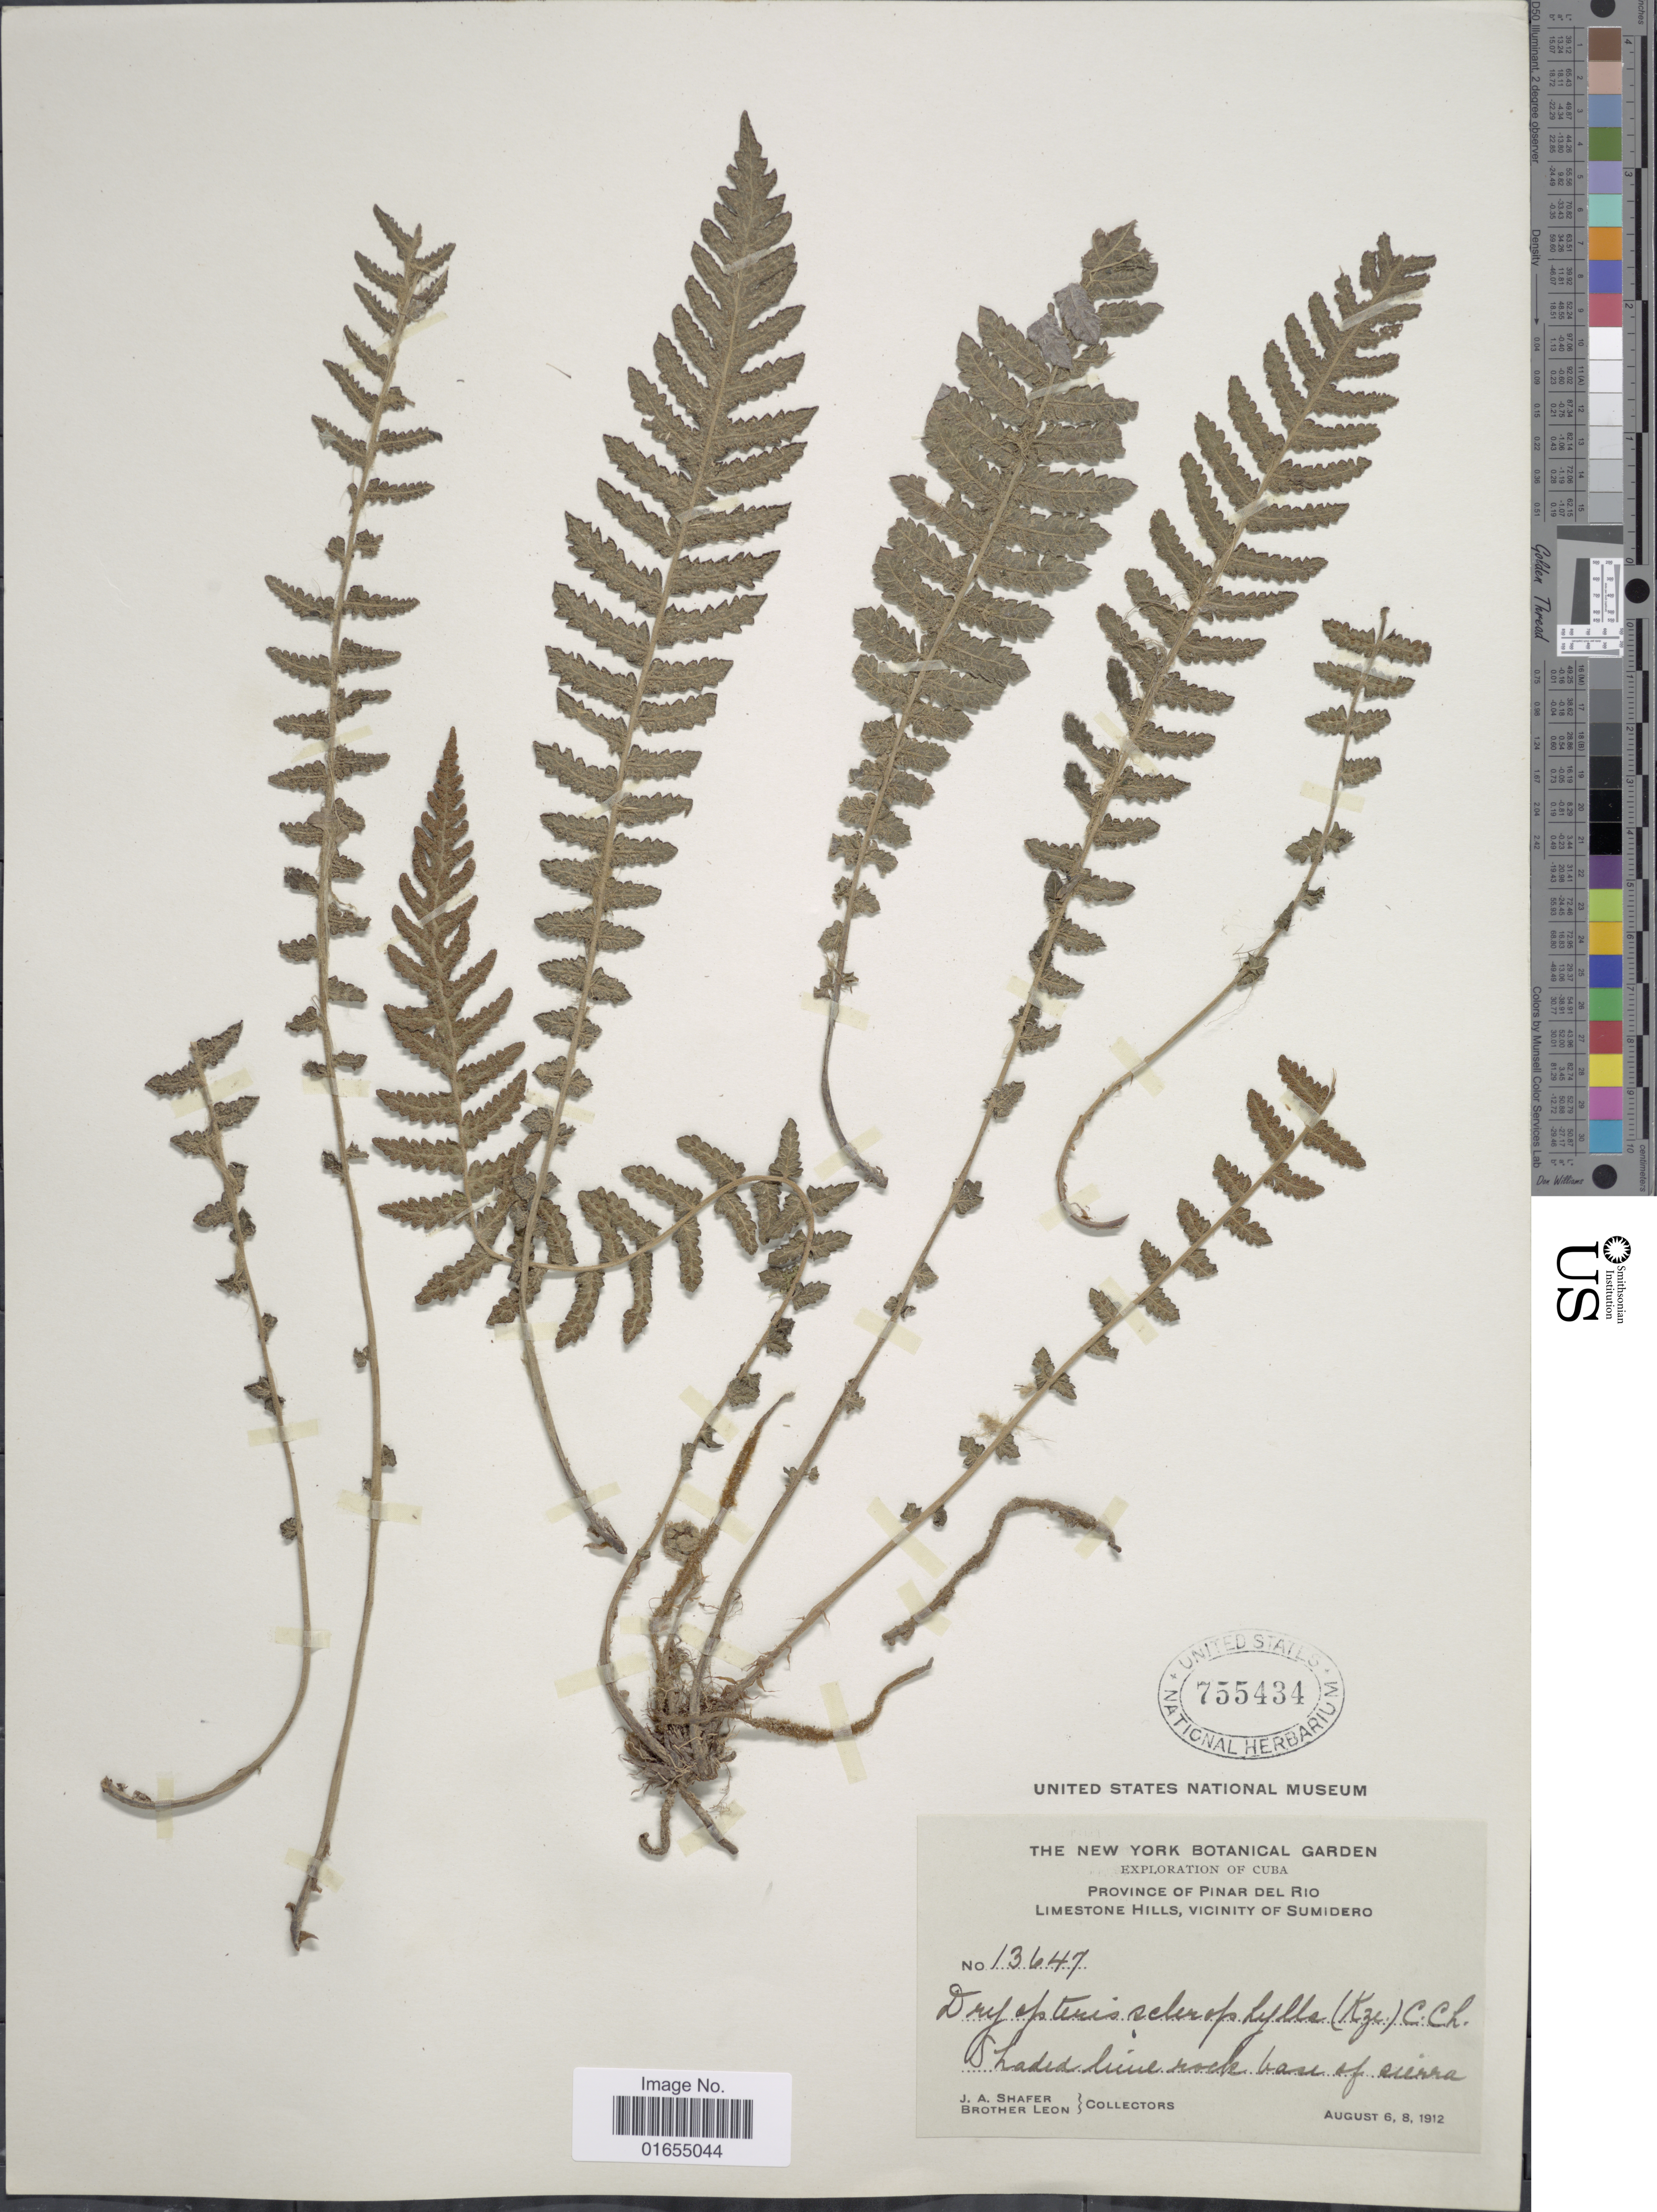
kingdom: Plantae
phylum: Tracheophyta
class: Polypodiopsida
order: Polypodiales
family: Thelypteridaceae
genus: Goniopteris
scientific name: Goniopteris sclerophylla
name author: (Poepp.) C.V. Morton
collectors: J. A. Shafer & Bro. León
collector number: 13647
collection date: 1912-08-06/1912-08-08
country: Cuba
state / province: Pinar del Río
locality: Limestone Hills, vicinity of Sumidero, Shaded lime rock base of Sierra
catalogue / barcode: US 755434